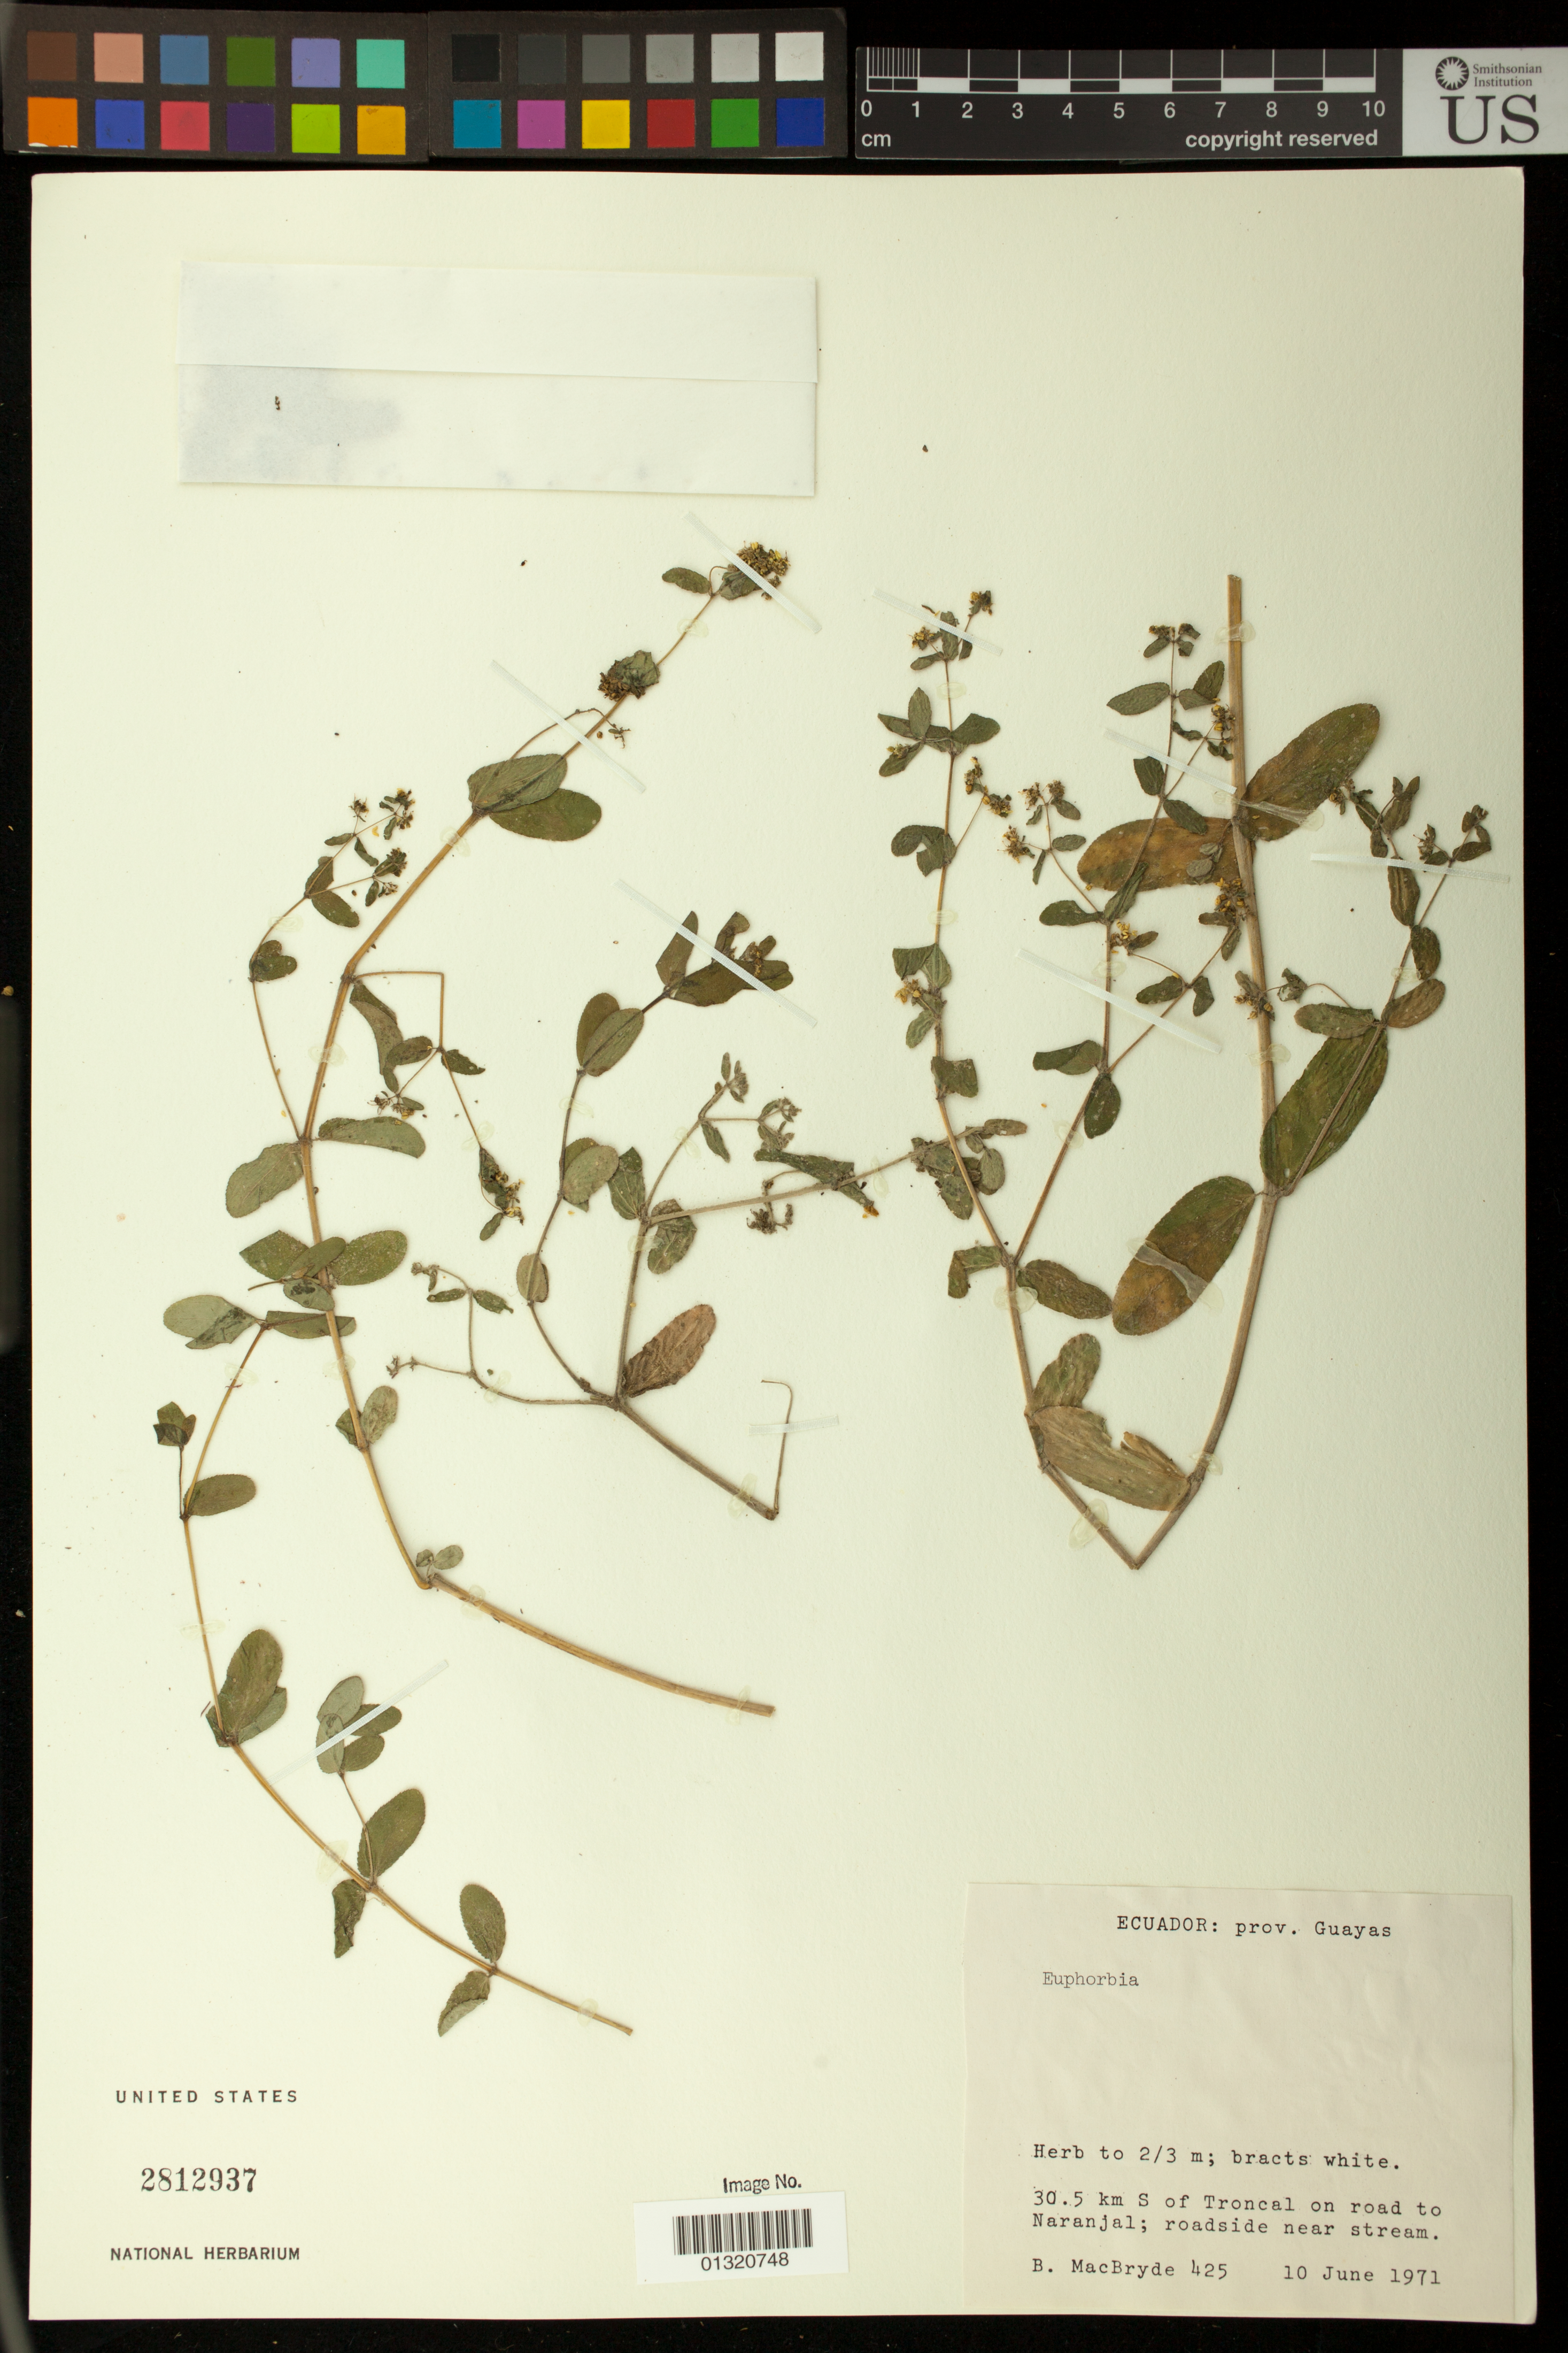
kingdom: Plantae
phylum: Tracheophyta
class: Magnoliopsida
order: Malpighiales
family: Euphorbiaceae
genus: Euphorbia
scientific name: Euphorbia sp.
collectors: B. MacBryde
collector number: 425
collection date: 1971-06-10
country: Ecuador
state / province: Guayas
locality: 30.5 km. S of Troncal on road to Naranjal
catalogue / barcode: US 2812937